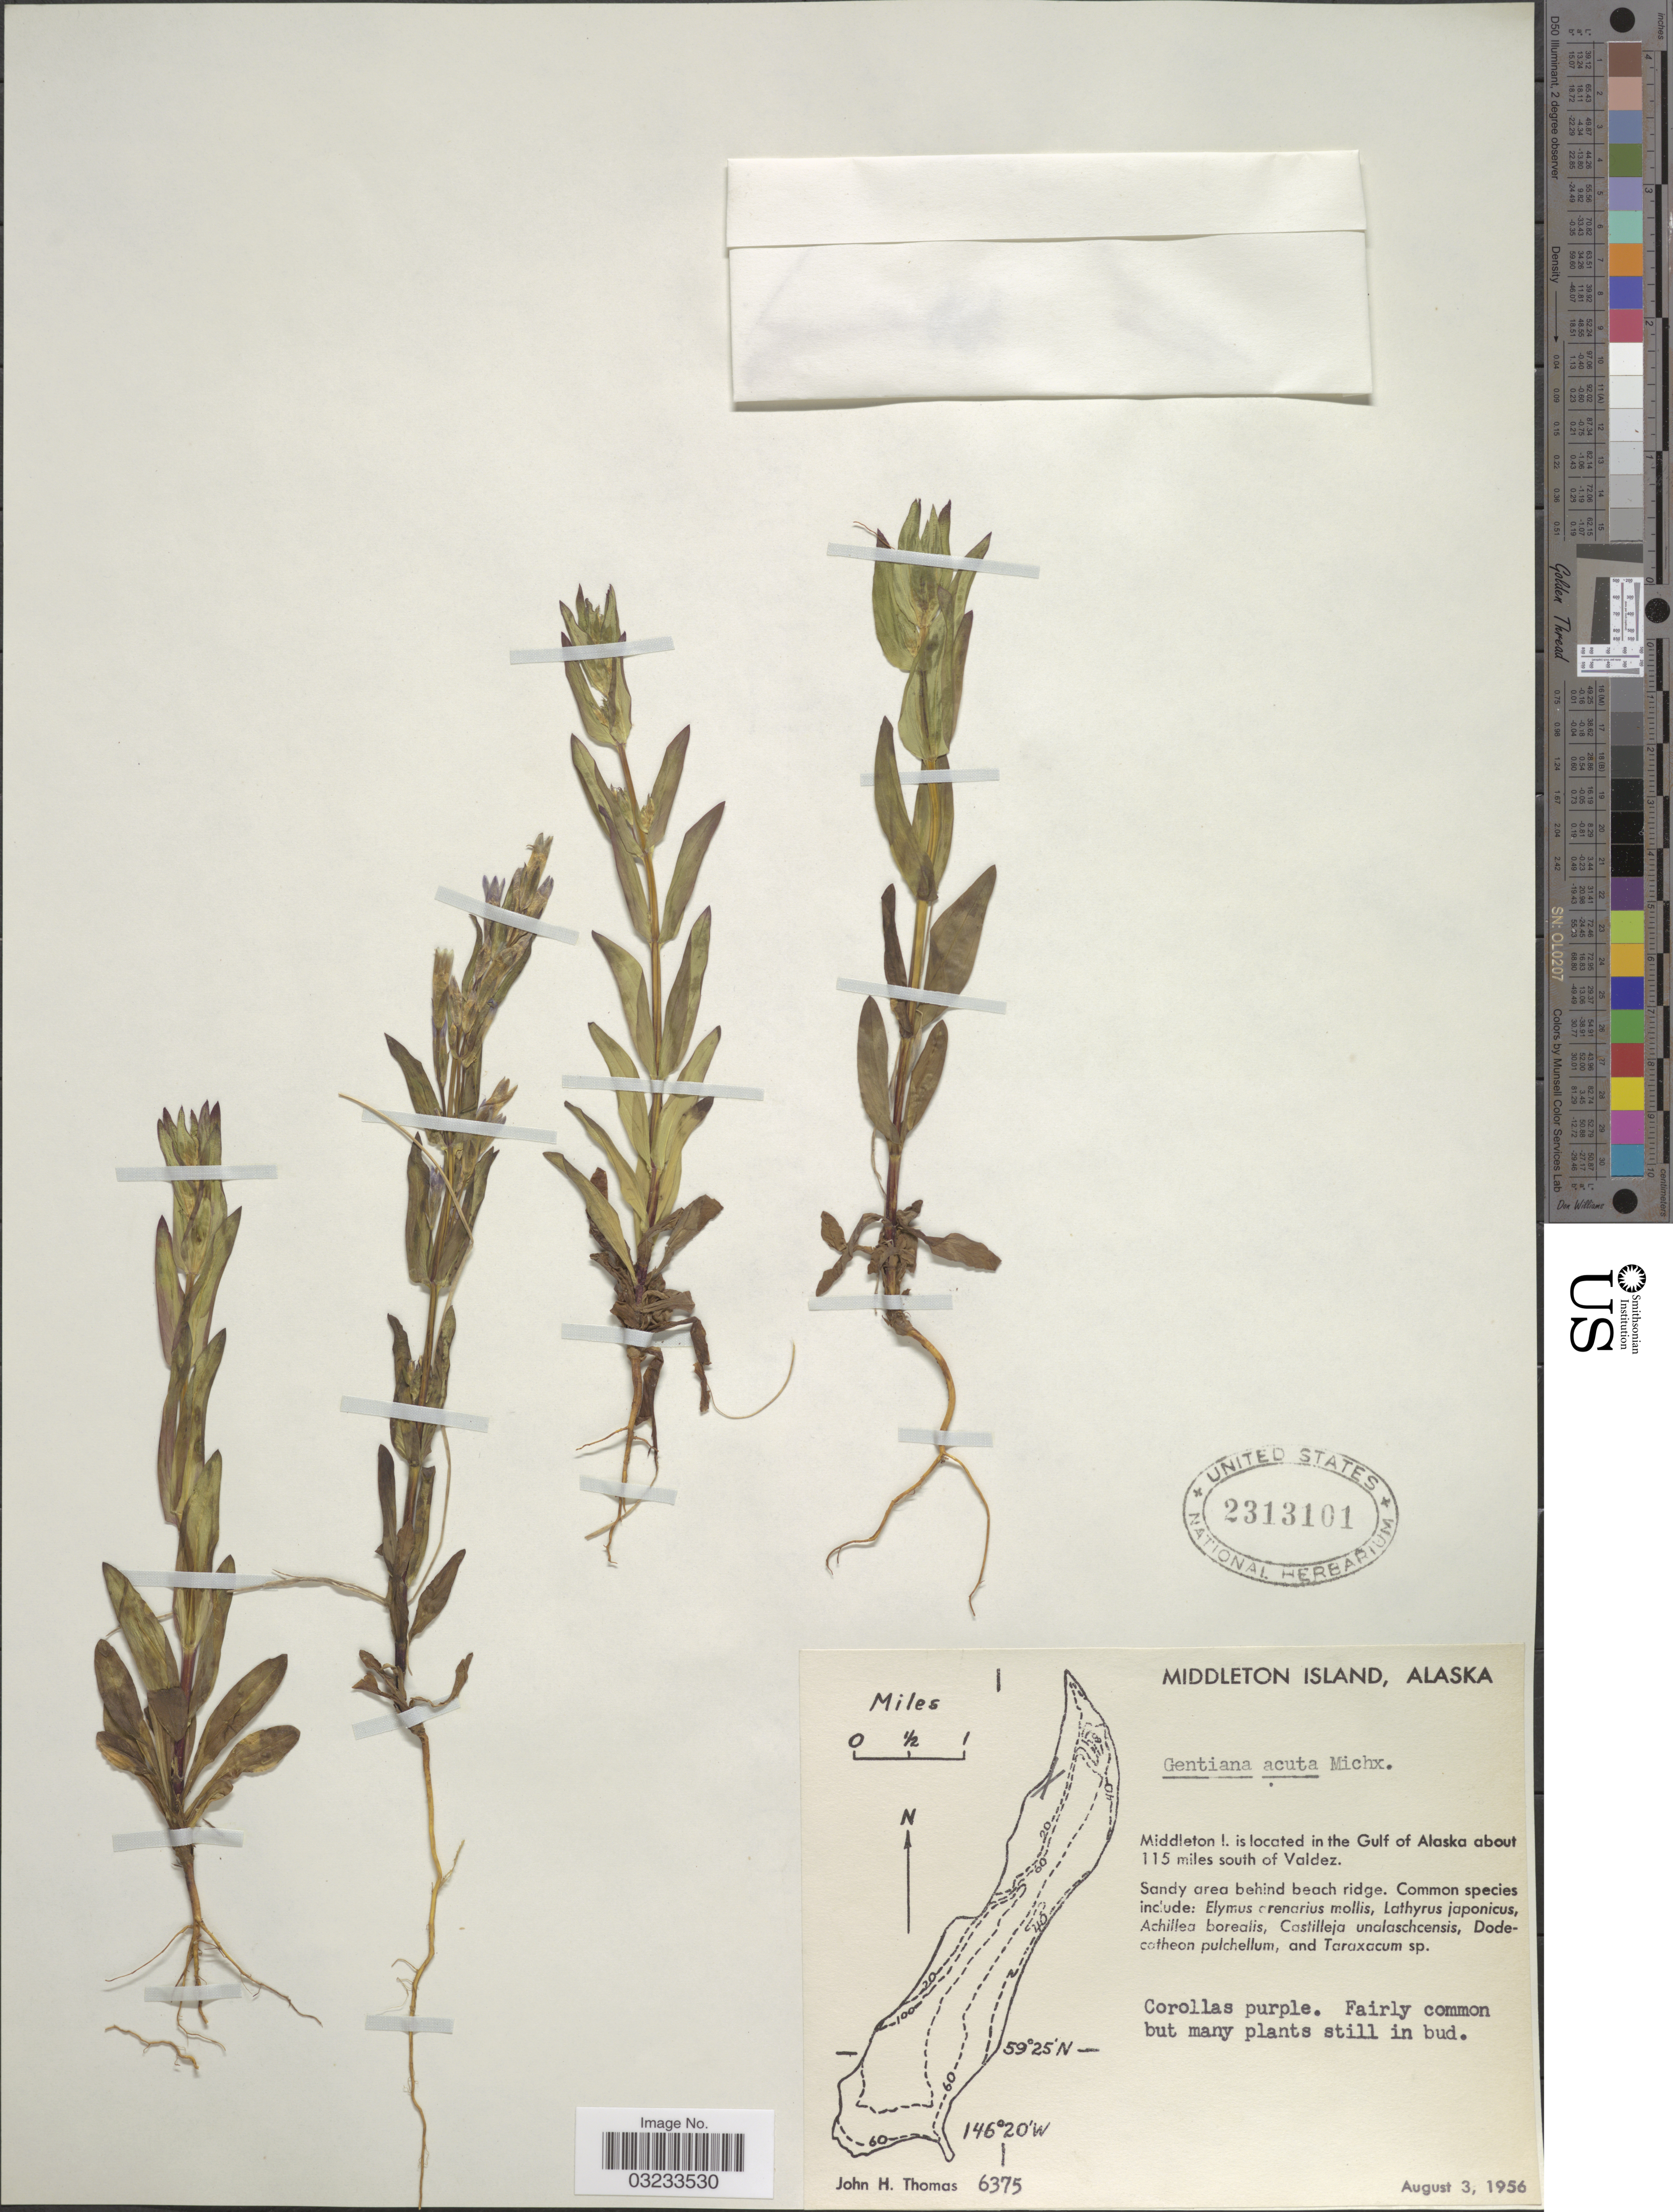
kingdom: Plantae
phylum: Tracheophyta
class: Magnoliopsida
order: Gentianales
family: Gentianaceae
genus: Gentiana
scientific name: Gentiana acuta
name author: Michx.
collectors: J. H. Thomas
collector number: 6375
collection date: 1956-08-03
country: United States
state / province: Alaska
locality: Middleton Island. In the Gulf of Alaska about 115 miles south of Valdez.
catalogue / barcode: US 2313101